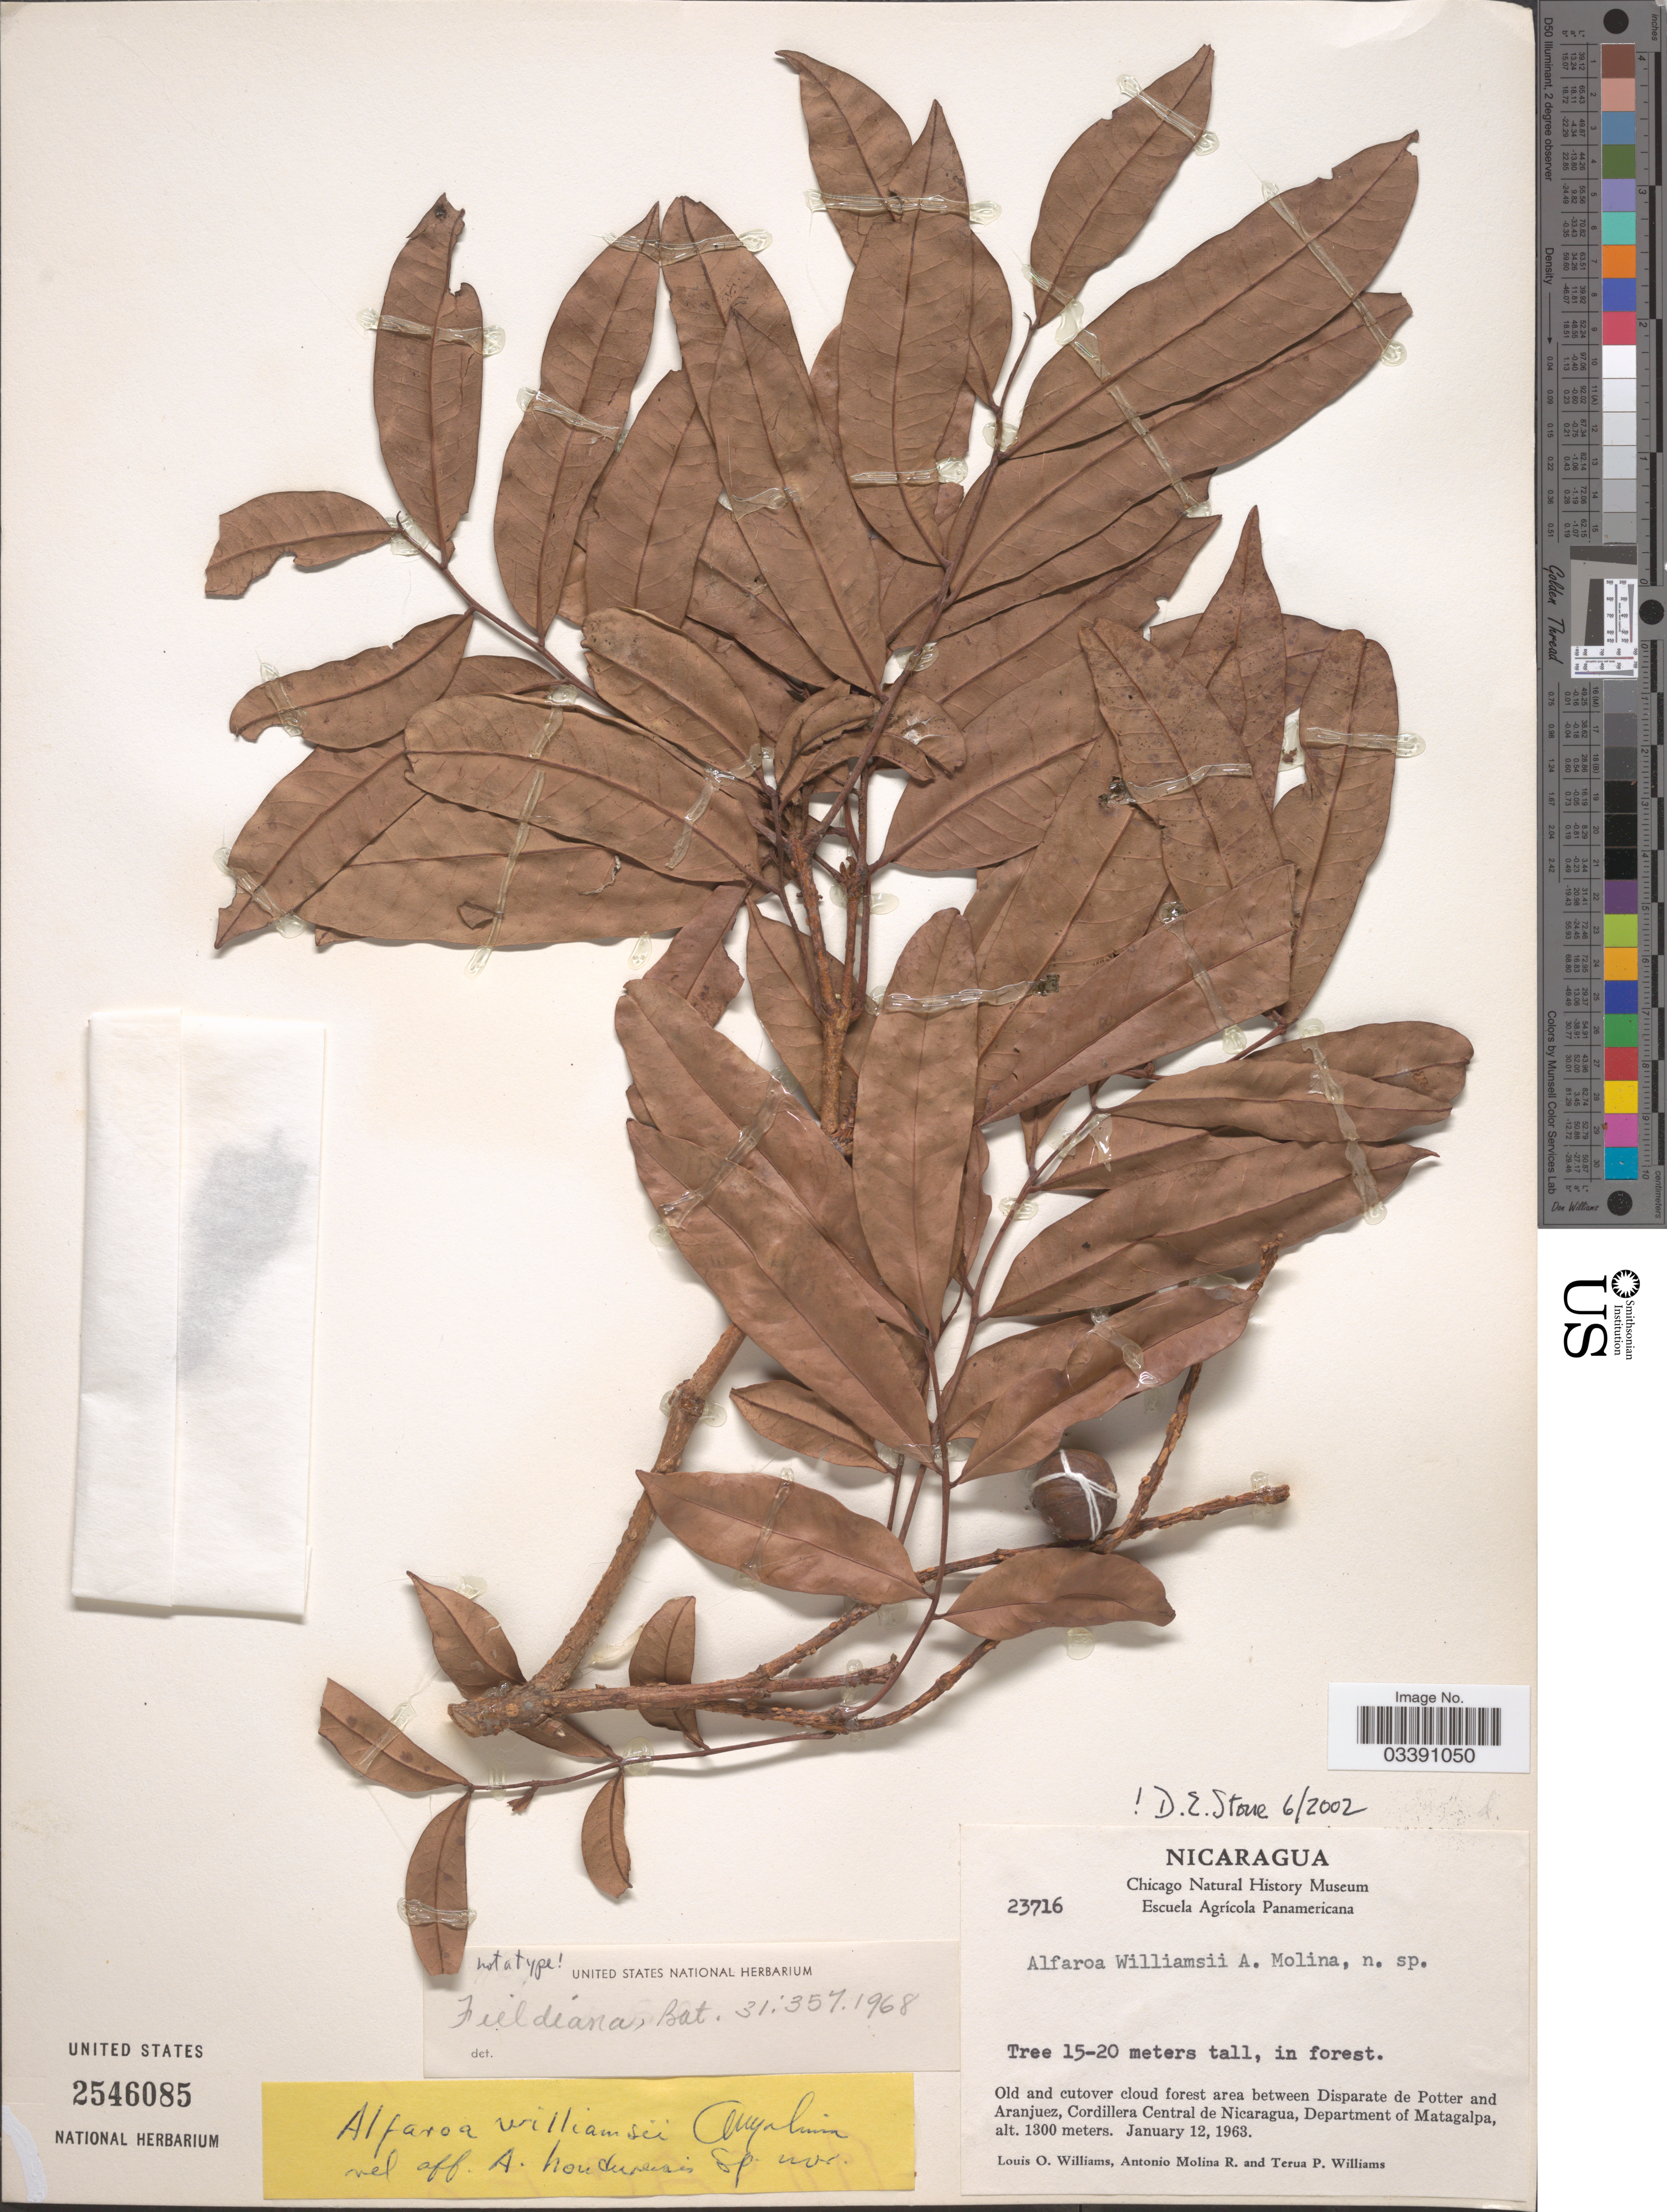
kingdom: Plantae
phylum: Tracheophyta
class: Magnoliopsida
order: Fagales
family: Juglandaceae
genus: Alfaroa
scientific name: Alfaroa williamsii subsp. williamsii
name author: Ant. Molina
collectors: L. O. Williams, A. Molina R. & T. Williams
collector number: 23716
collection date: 1963-01-12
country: Nicaragua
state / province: Matagalpa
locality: Old and cutover cloud forest area between Disparate de Potter and Aranjuez, Cordillera Central de Nicaragua, Department of Matagalpa.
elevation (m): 1300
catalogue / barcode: US 2546085